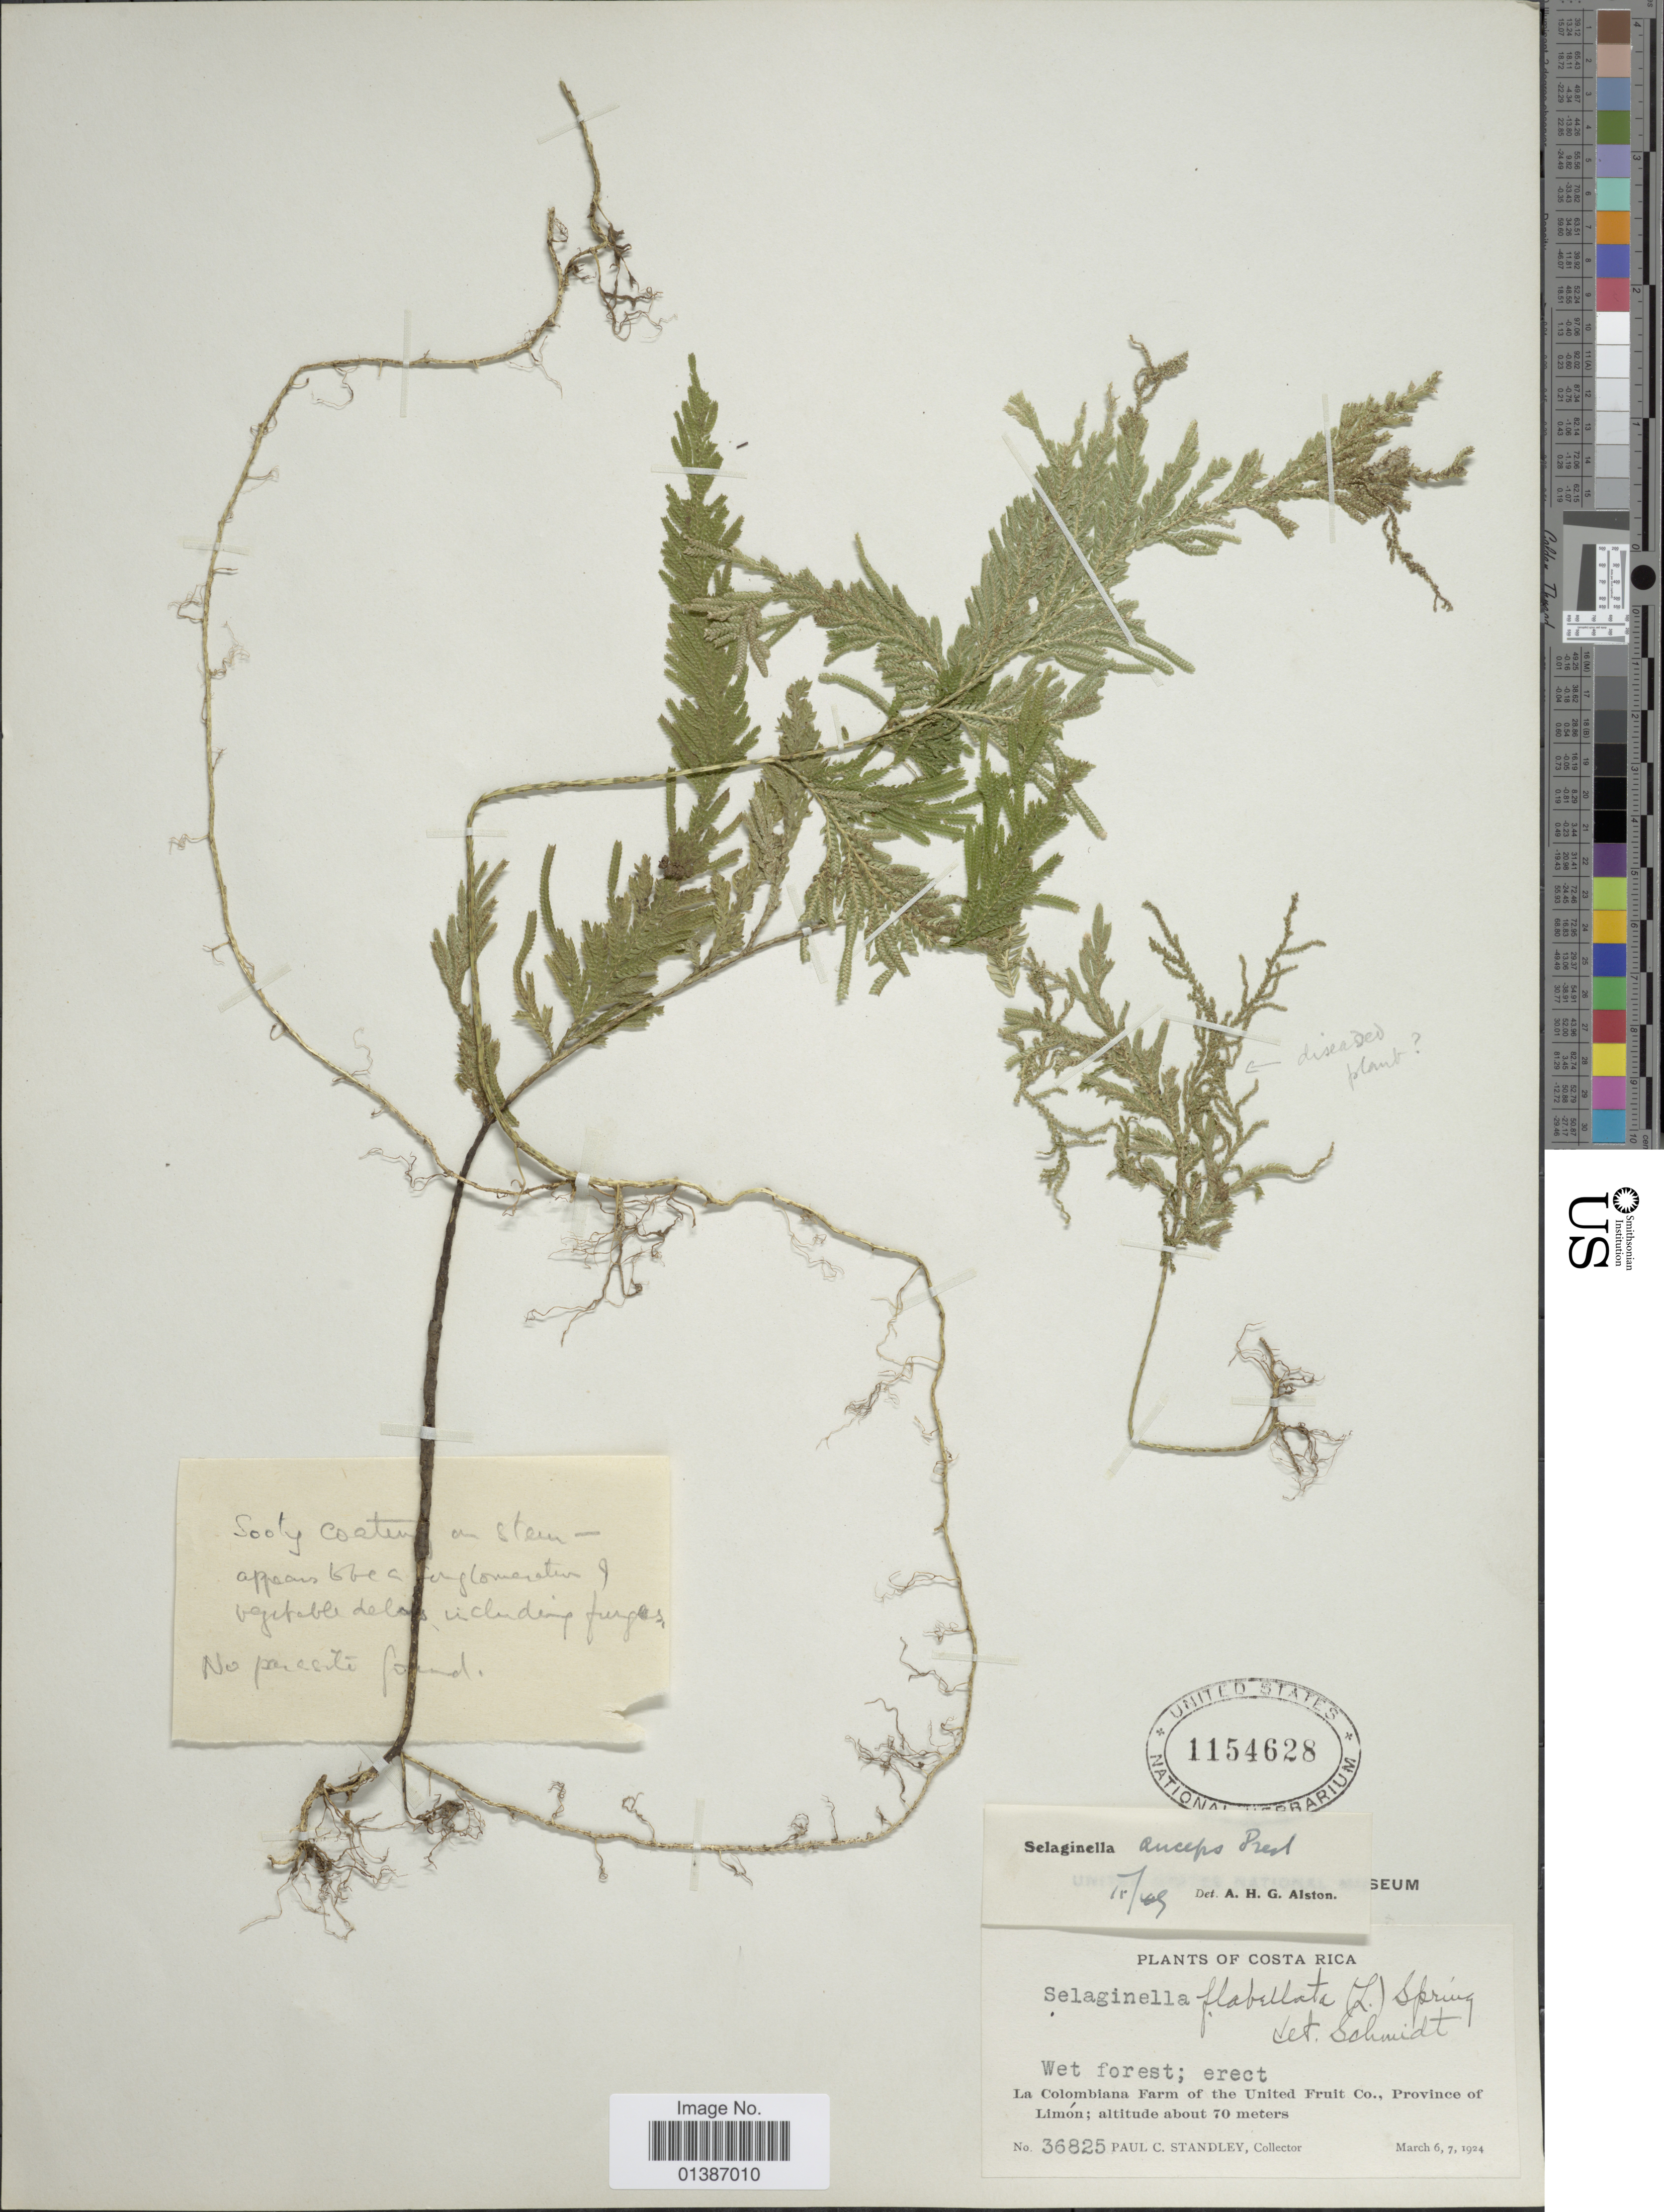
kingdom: Plantae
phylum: Tracheophyta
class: Lycopodiopsida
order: Selaginellales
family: Selaginellaceae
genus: Selaginella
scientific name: Selaginella anceps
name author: (C. Presl)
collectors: P. C. Standley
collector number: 36825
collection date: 1924-03-06/1924-03-07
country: Costa Rica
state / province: Limón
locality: La Colombiana Farm of the United Fruit Co., Province of Limón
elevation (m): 70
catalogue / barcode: US 1154628